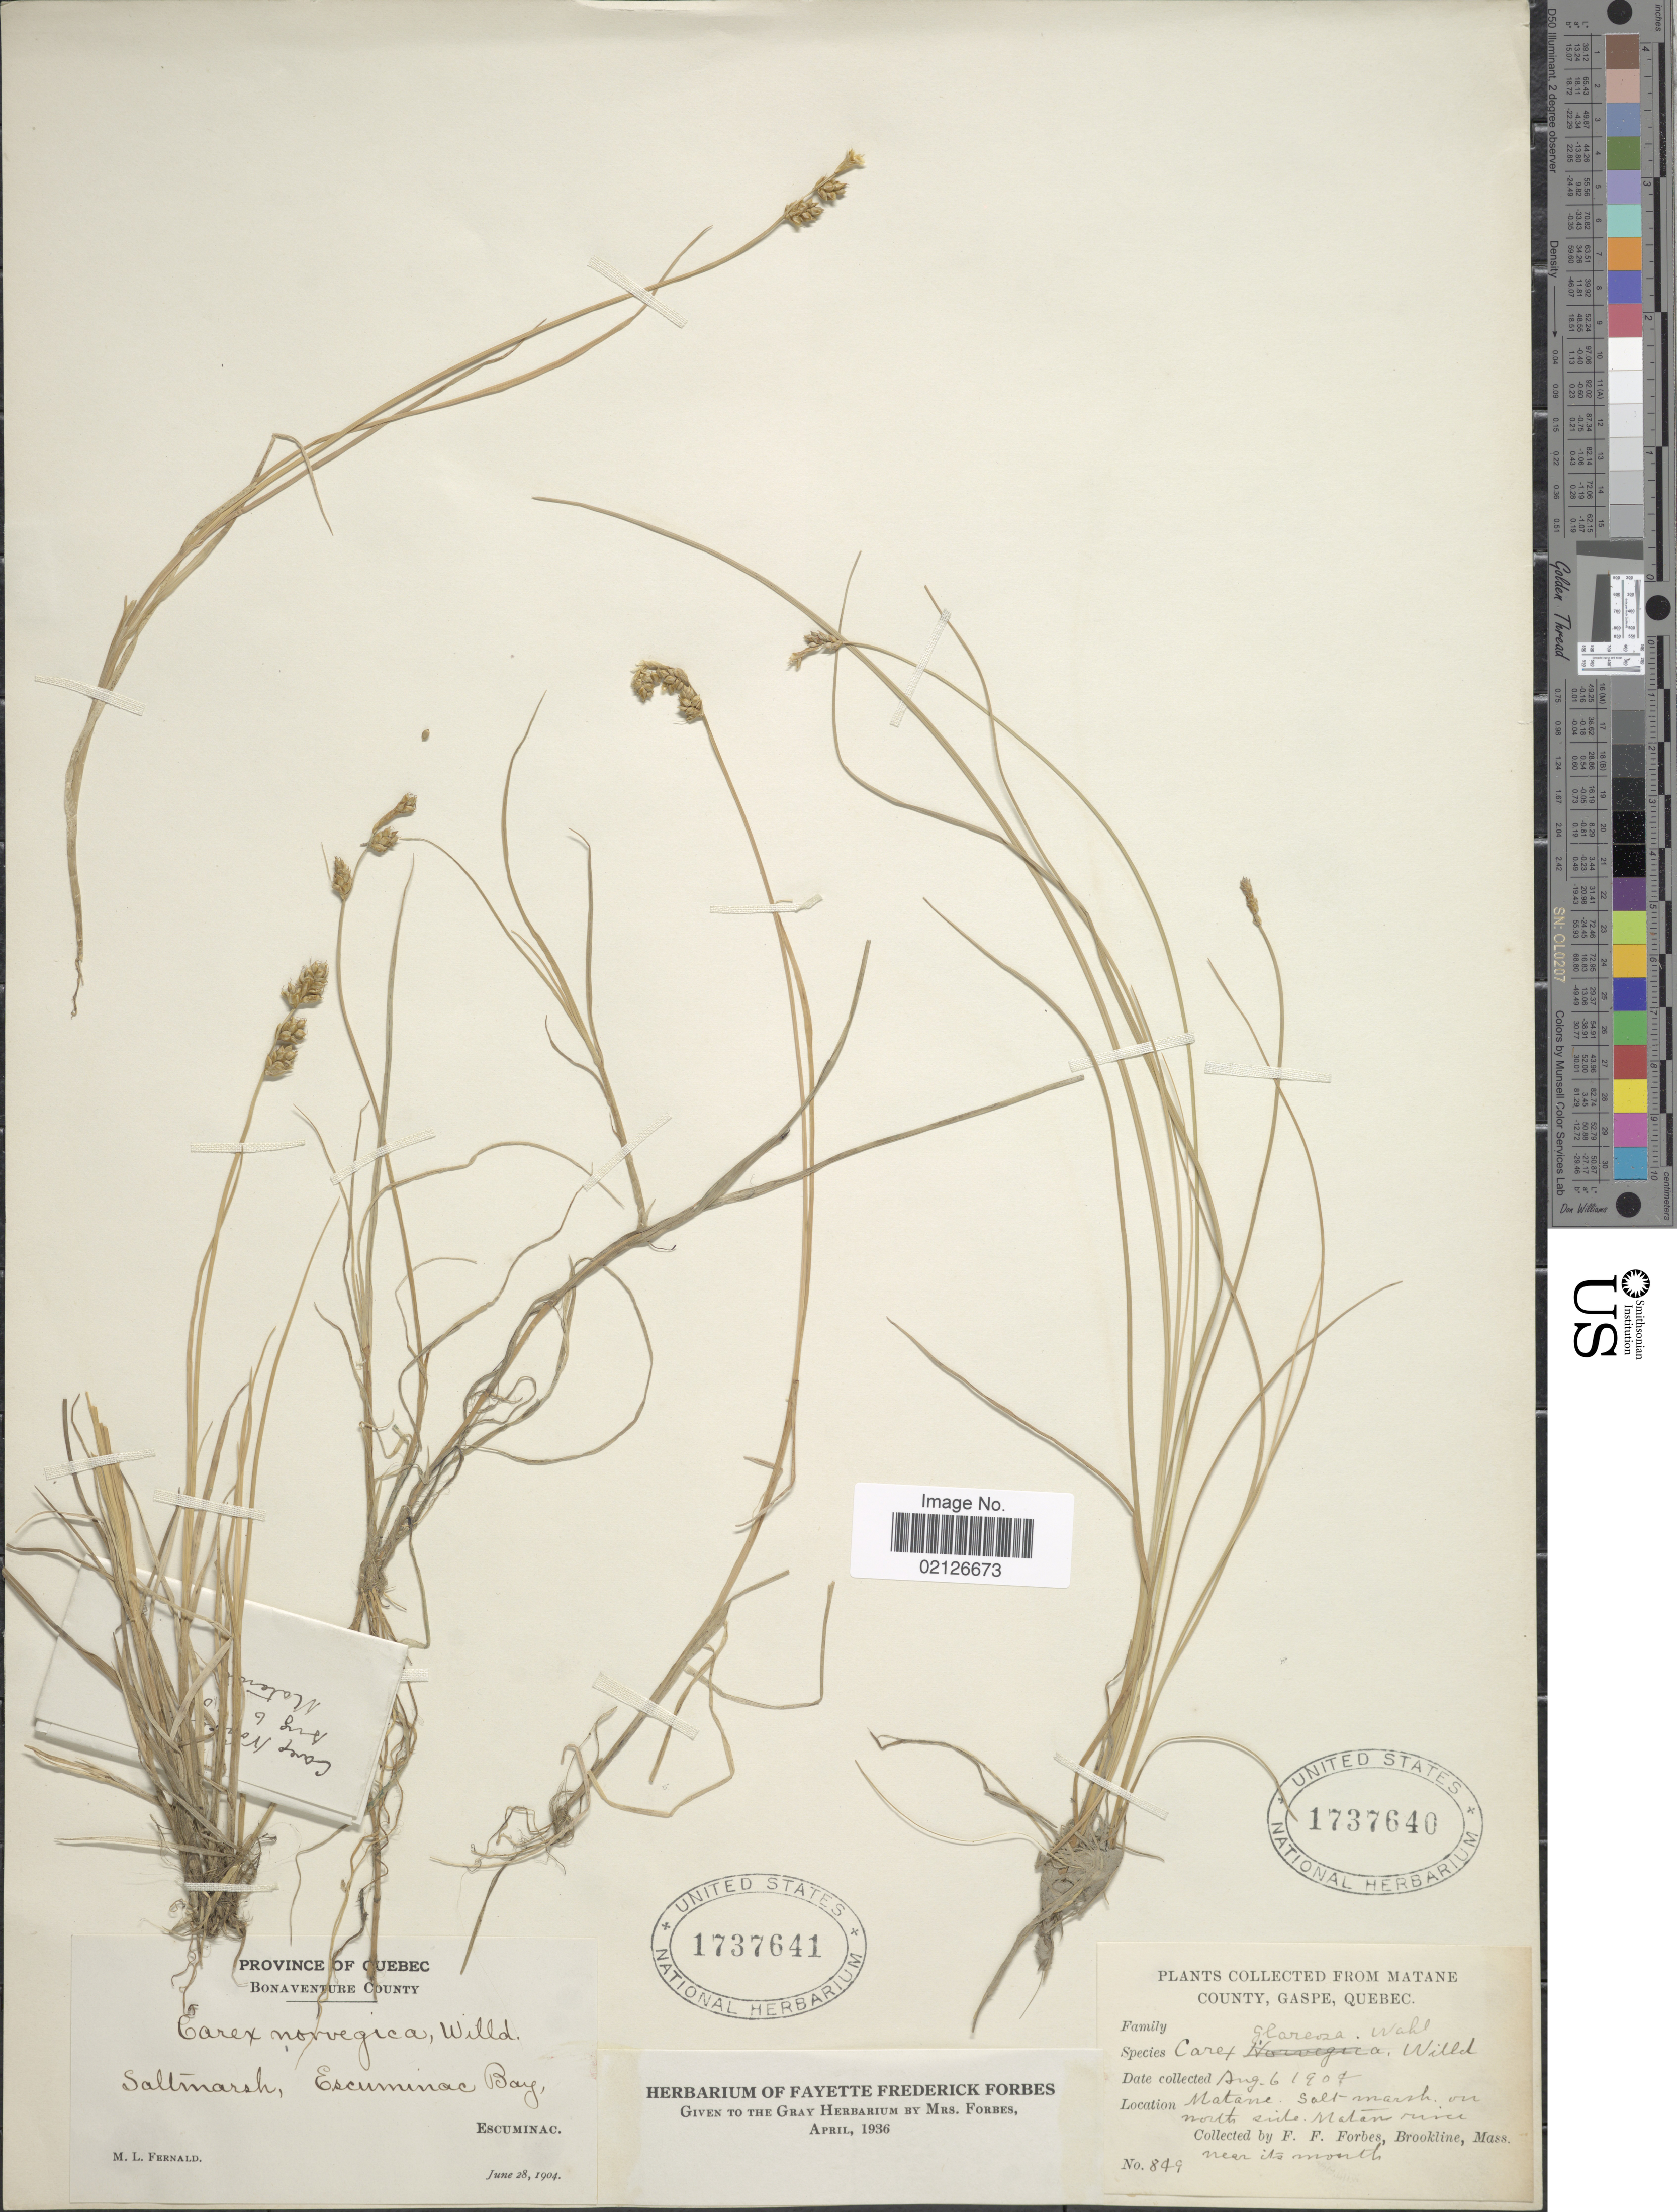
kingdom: Plantae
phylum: Tracheophyta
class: Liliopsida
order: Poales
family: Cyperaceae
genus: Carex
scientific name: Carex norvegica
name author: Retz.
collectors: M. L. Fernald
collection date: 1904-06-28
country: Canada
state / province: Quebec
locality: Bonaventure County, Saltmarsh, Escuminac Bay, Escuminac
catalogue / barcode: US 1737641-2